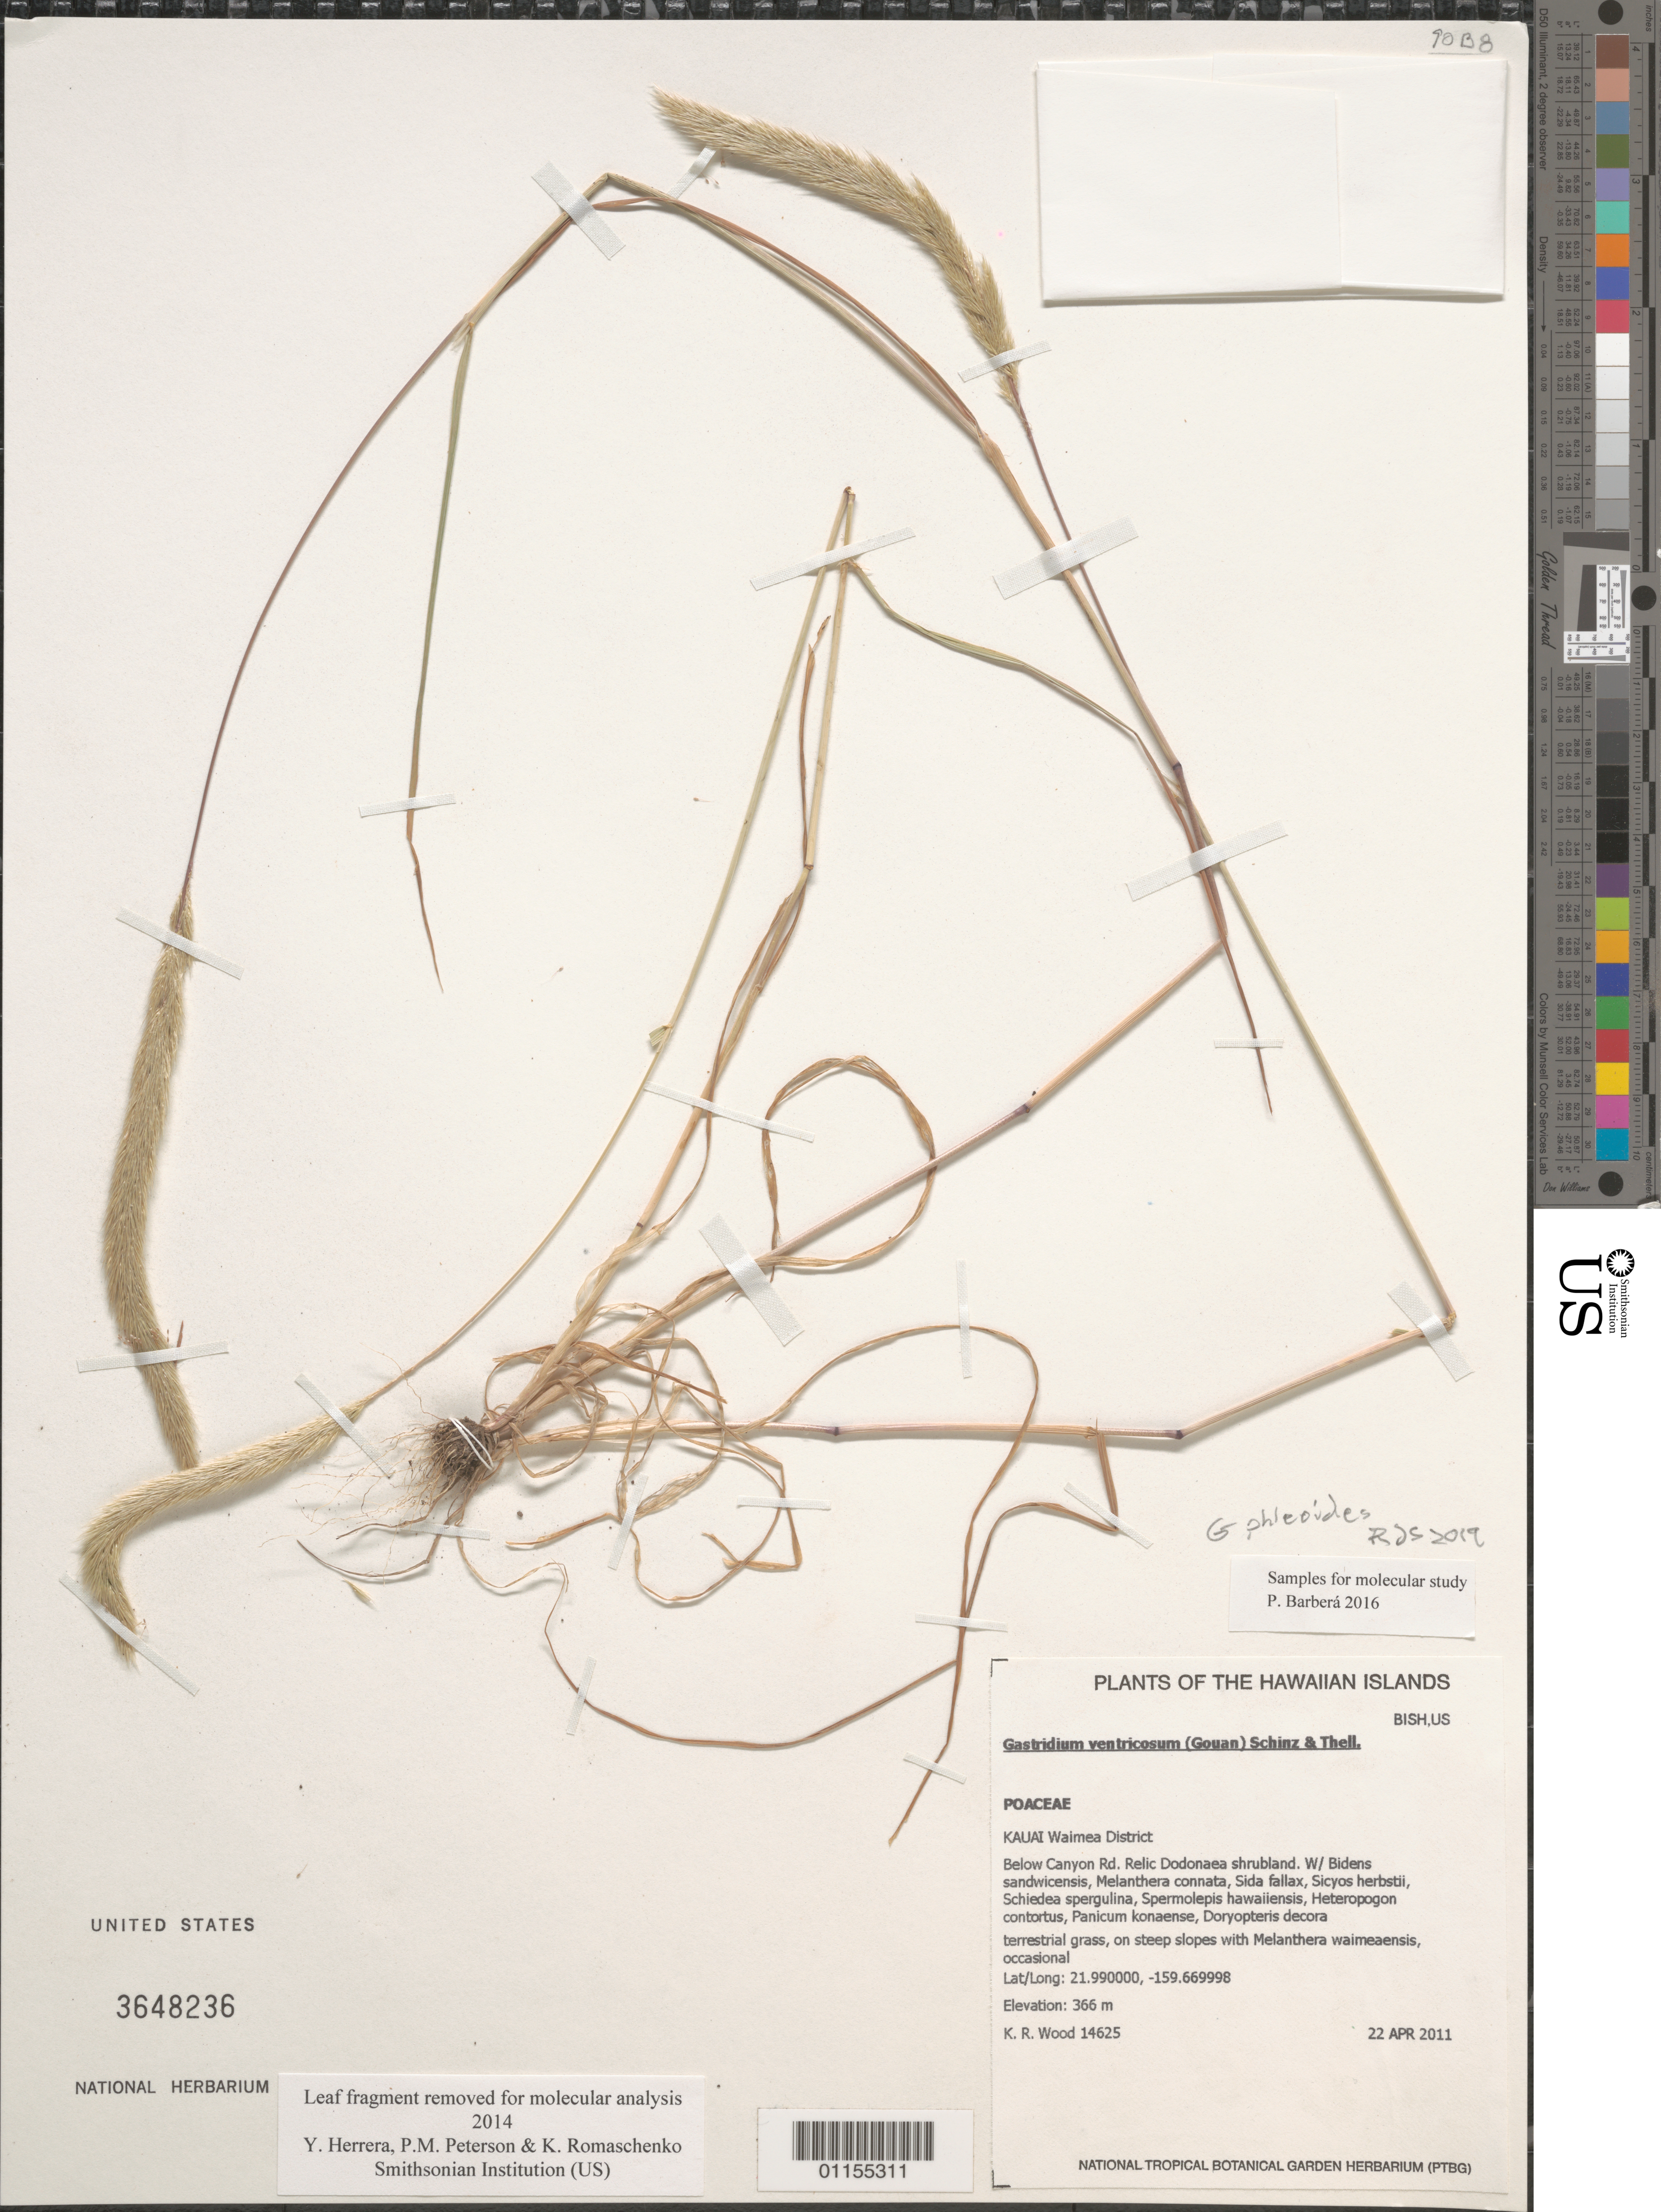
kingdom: Plantae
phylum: Tracheophyta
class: Liliopsida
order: Poales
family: Poaceae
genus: Gastridium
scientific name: Gastridium phleoides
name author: (Nees) C.E. Hubb.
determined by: Faccenda, K.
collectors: K. R. Wood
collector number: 14625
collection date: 2011-04-22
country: United States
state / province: Hawaii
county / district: Kauai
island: Kaua'i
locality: Waimea District, below Canyon Road.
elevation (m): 366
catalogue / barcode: US 3648236